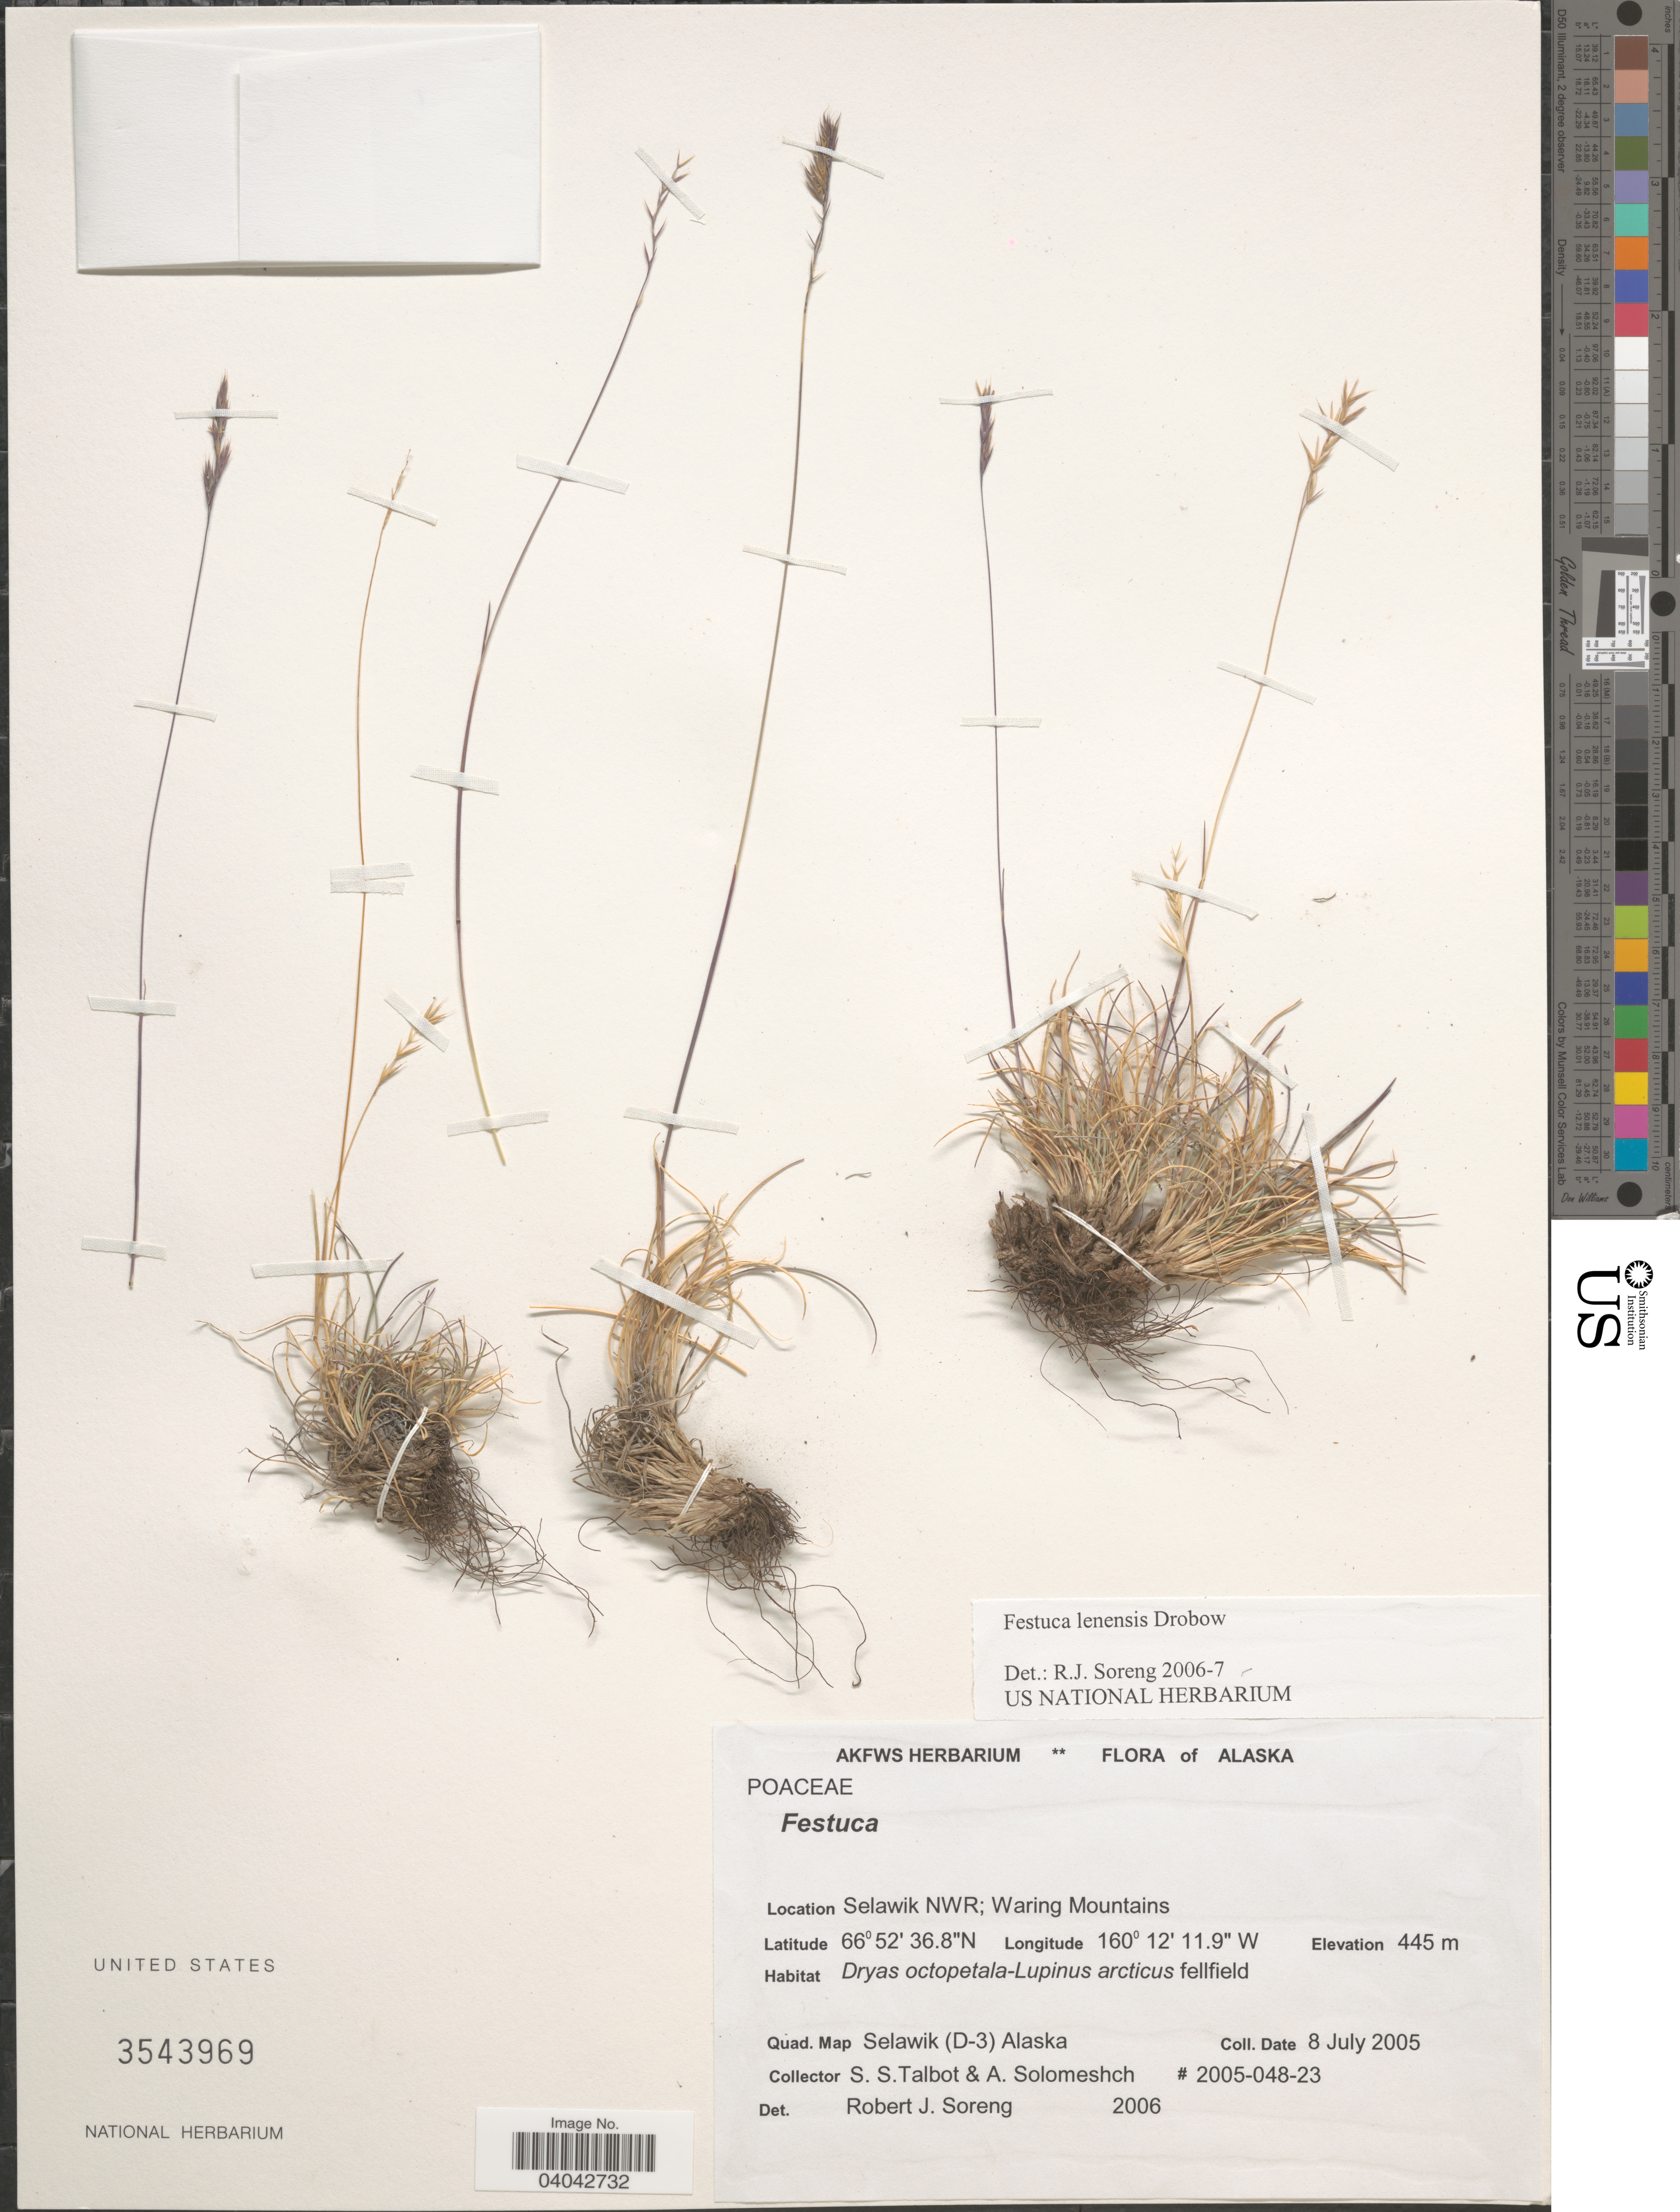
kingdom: Plantae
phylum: Tracheophyta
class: Liliopsida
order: Poales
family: Poaceae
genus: Festuca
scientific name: Festuca lenensis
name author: Drobow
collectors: S. S. Talbot & A. Solomeshch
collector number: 2005-048-23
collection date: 2005-07-08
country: United States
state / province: Alaska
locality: Selawik NWR; Waring Mountains. Quad. Map Selawik (D-3).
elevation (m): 445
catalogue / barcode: US 3543969